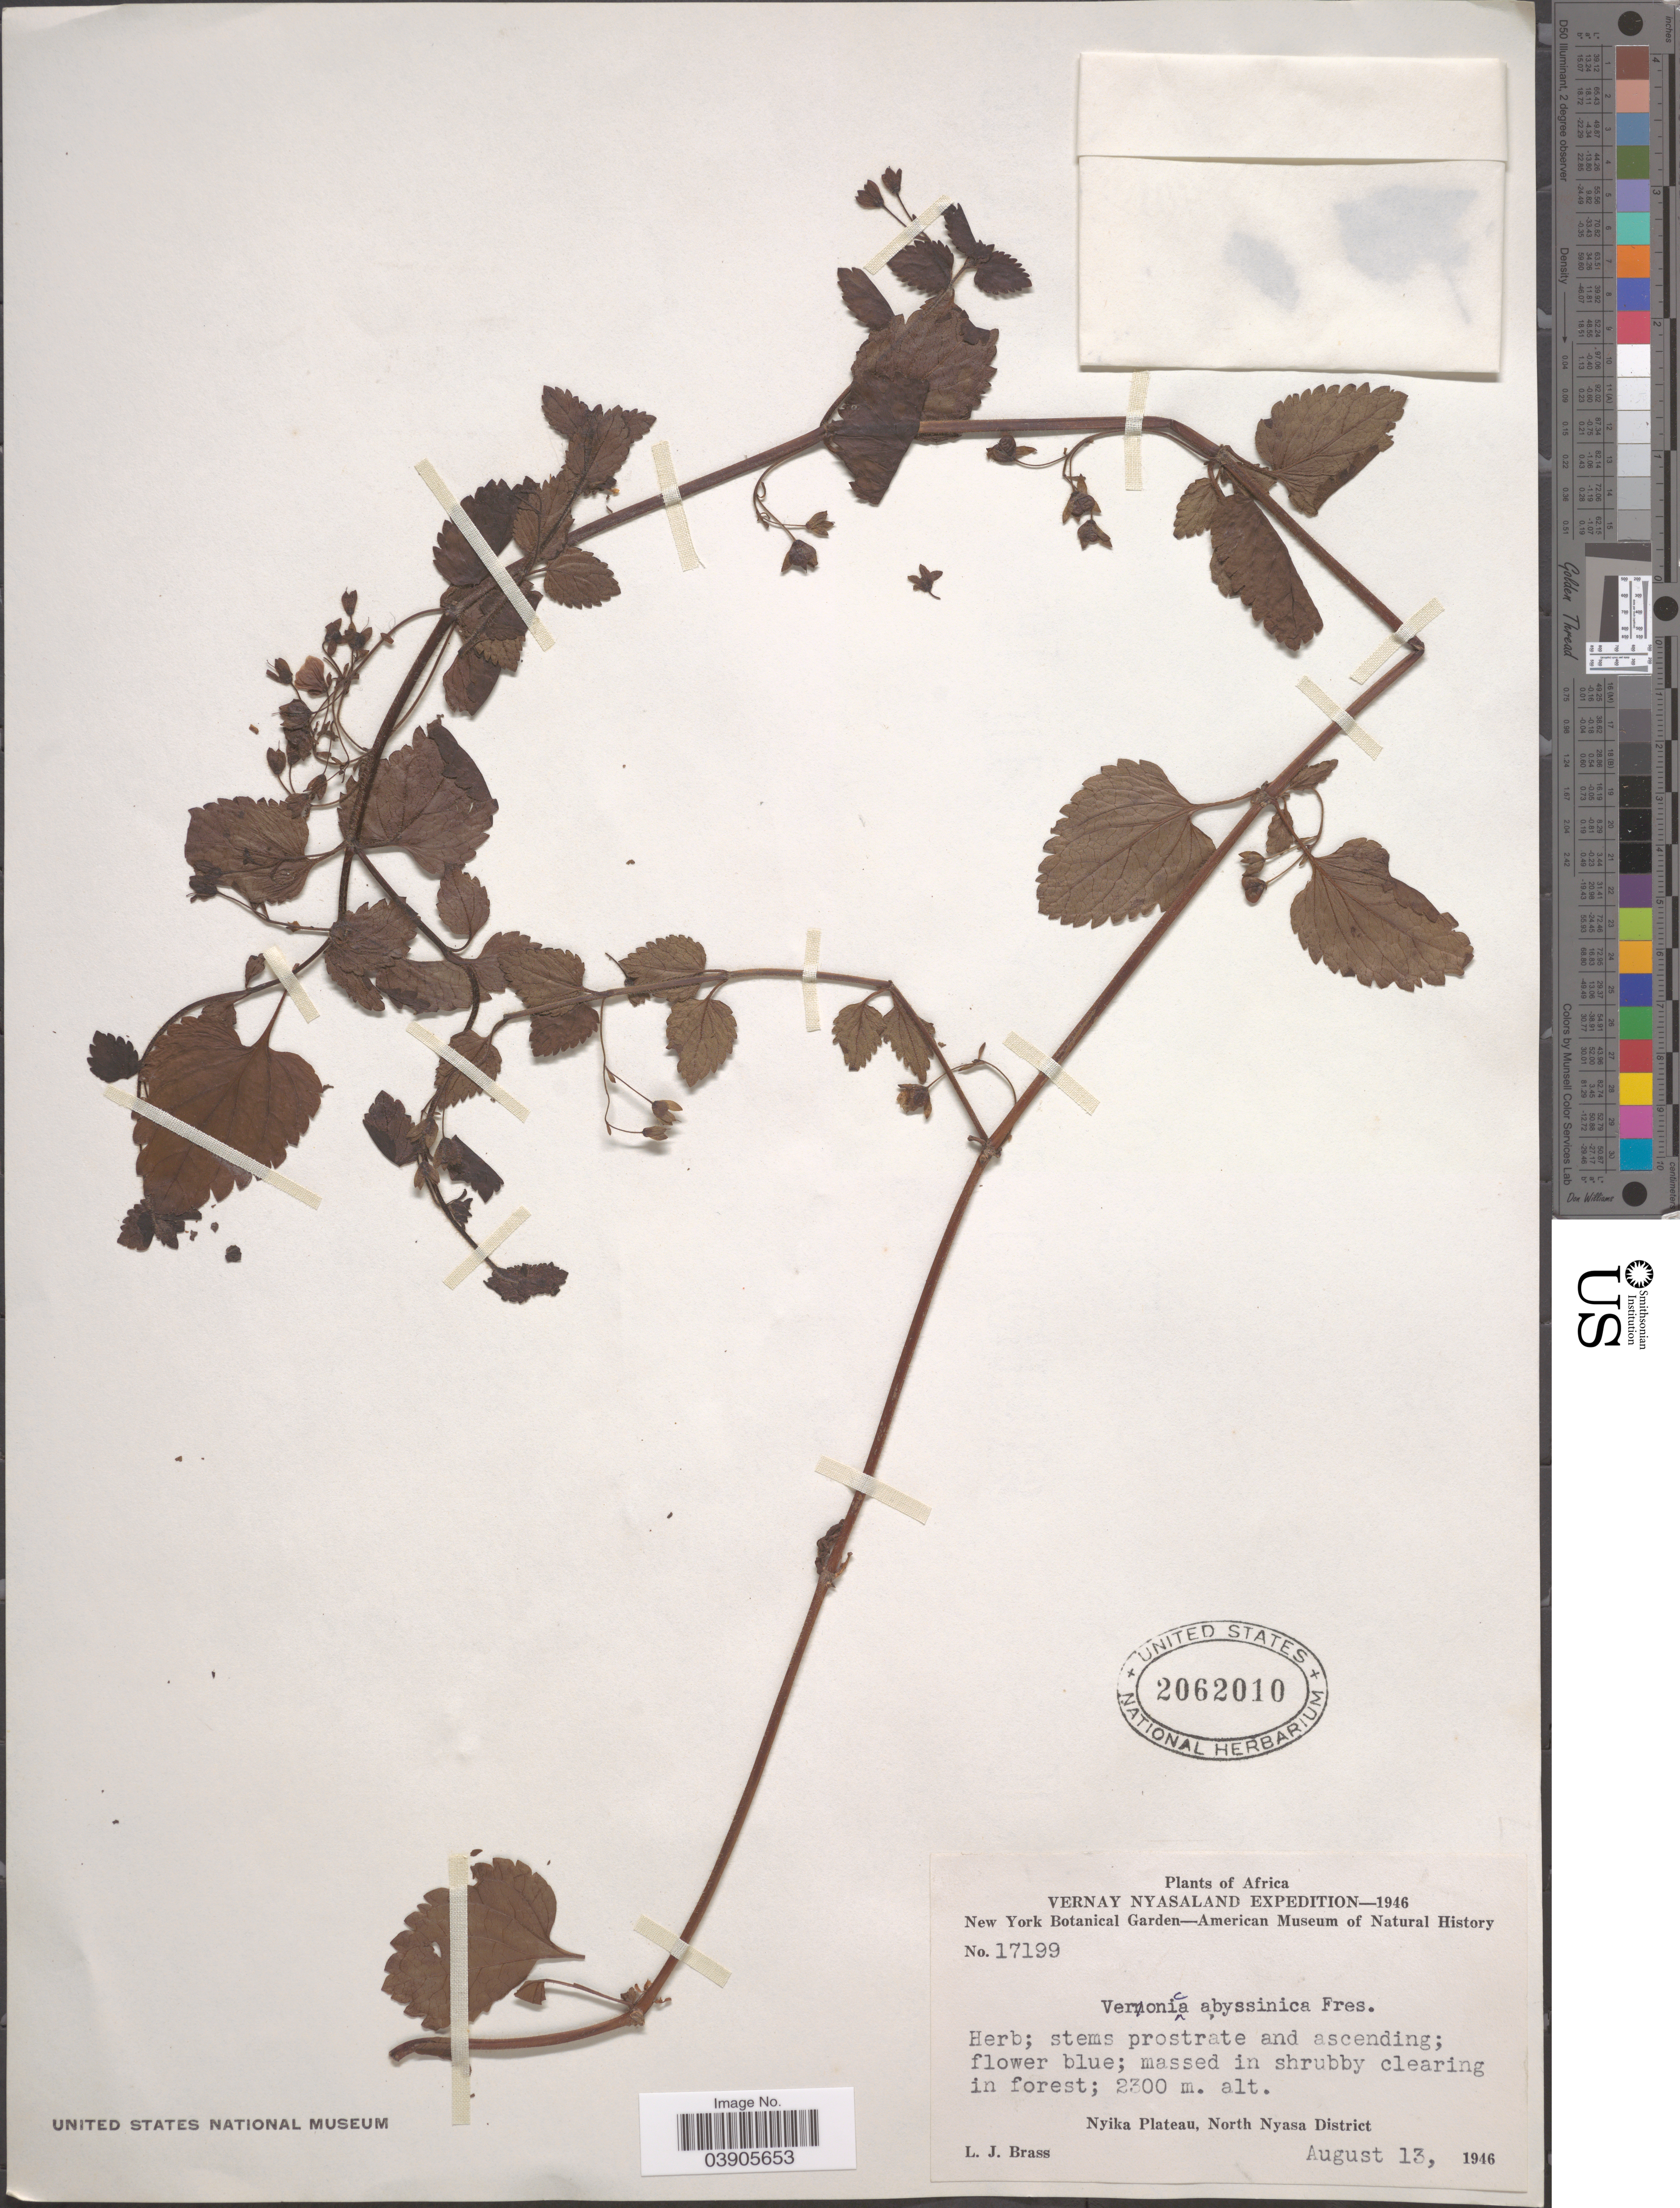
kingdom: Plantae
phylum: Tracheophyta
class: Magnoliopsida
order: Lamiales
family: Plantaginaceae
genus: Veronica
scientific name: Veronica abyssinica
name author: Fresen.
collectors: L. J. Brass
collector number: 17199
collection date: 1946-08-13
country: Malawi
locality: Vernay Nyasaland. Nyika Plateau, North Nyasa District.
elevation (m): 2300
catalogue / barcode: US 2062010